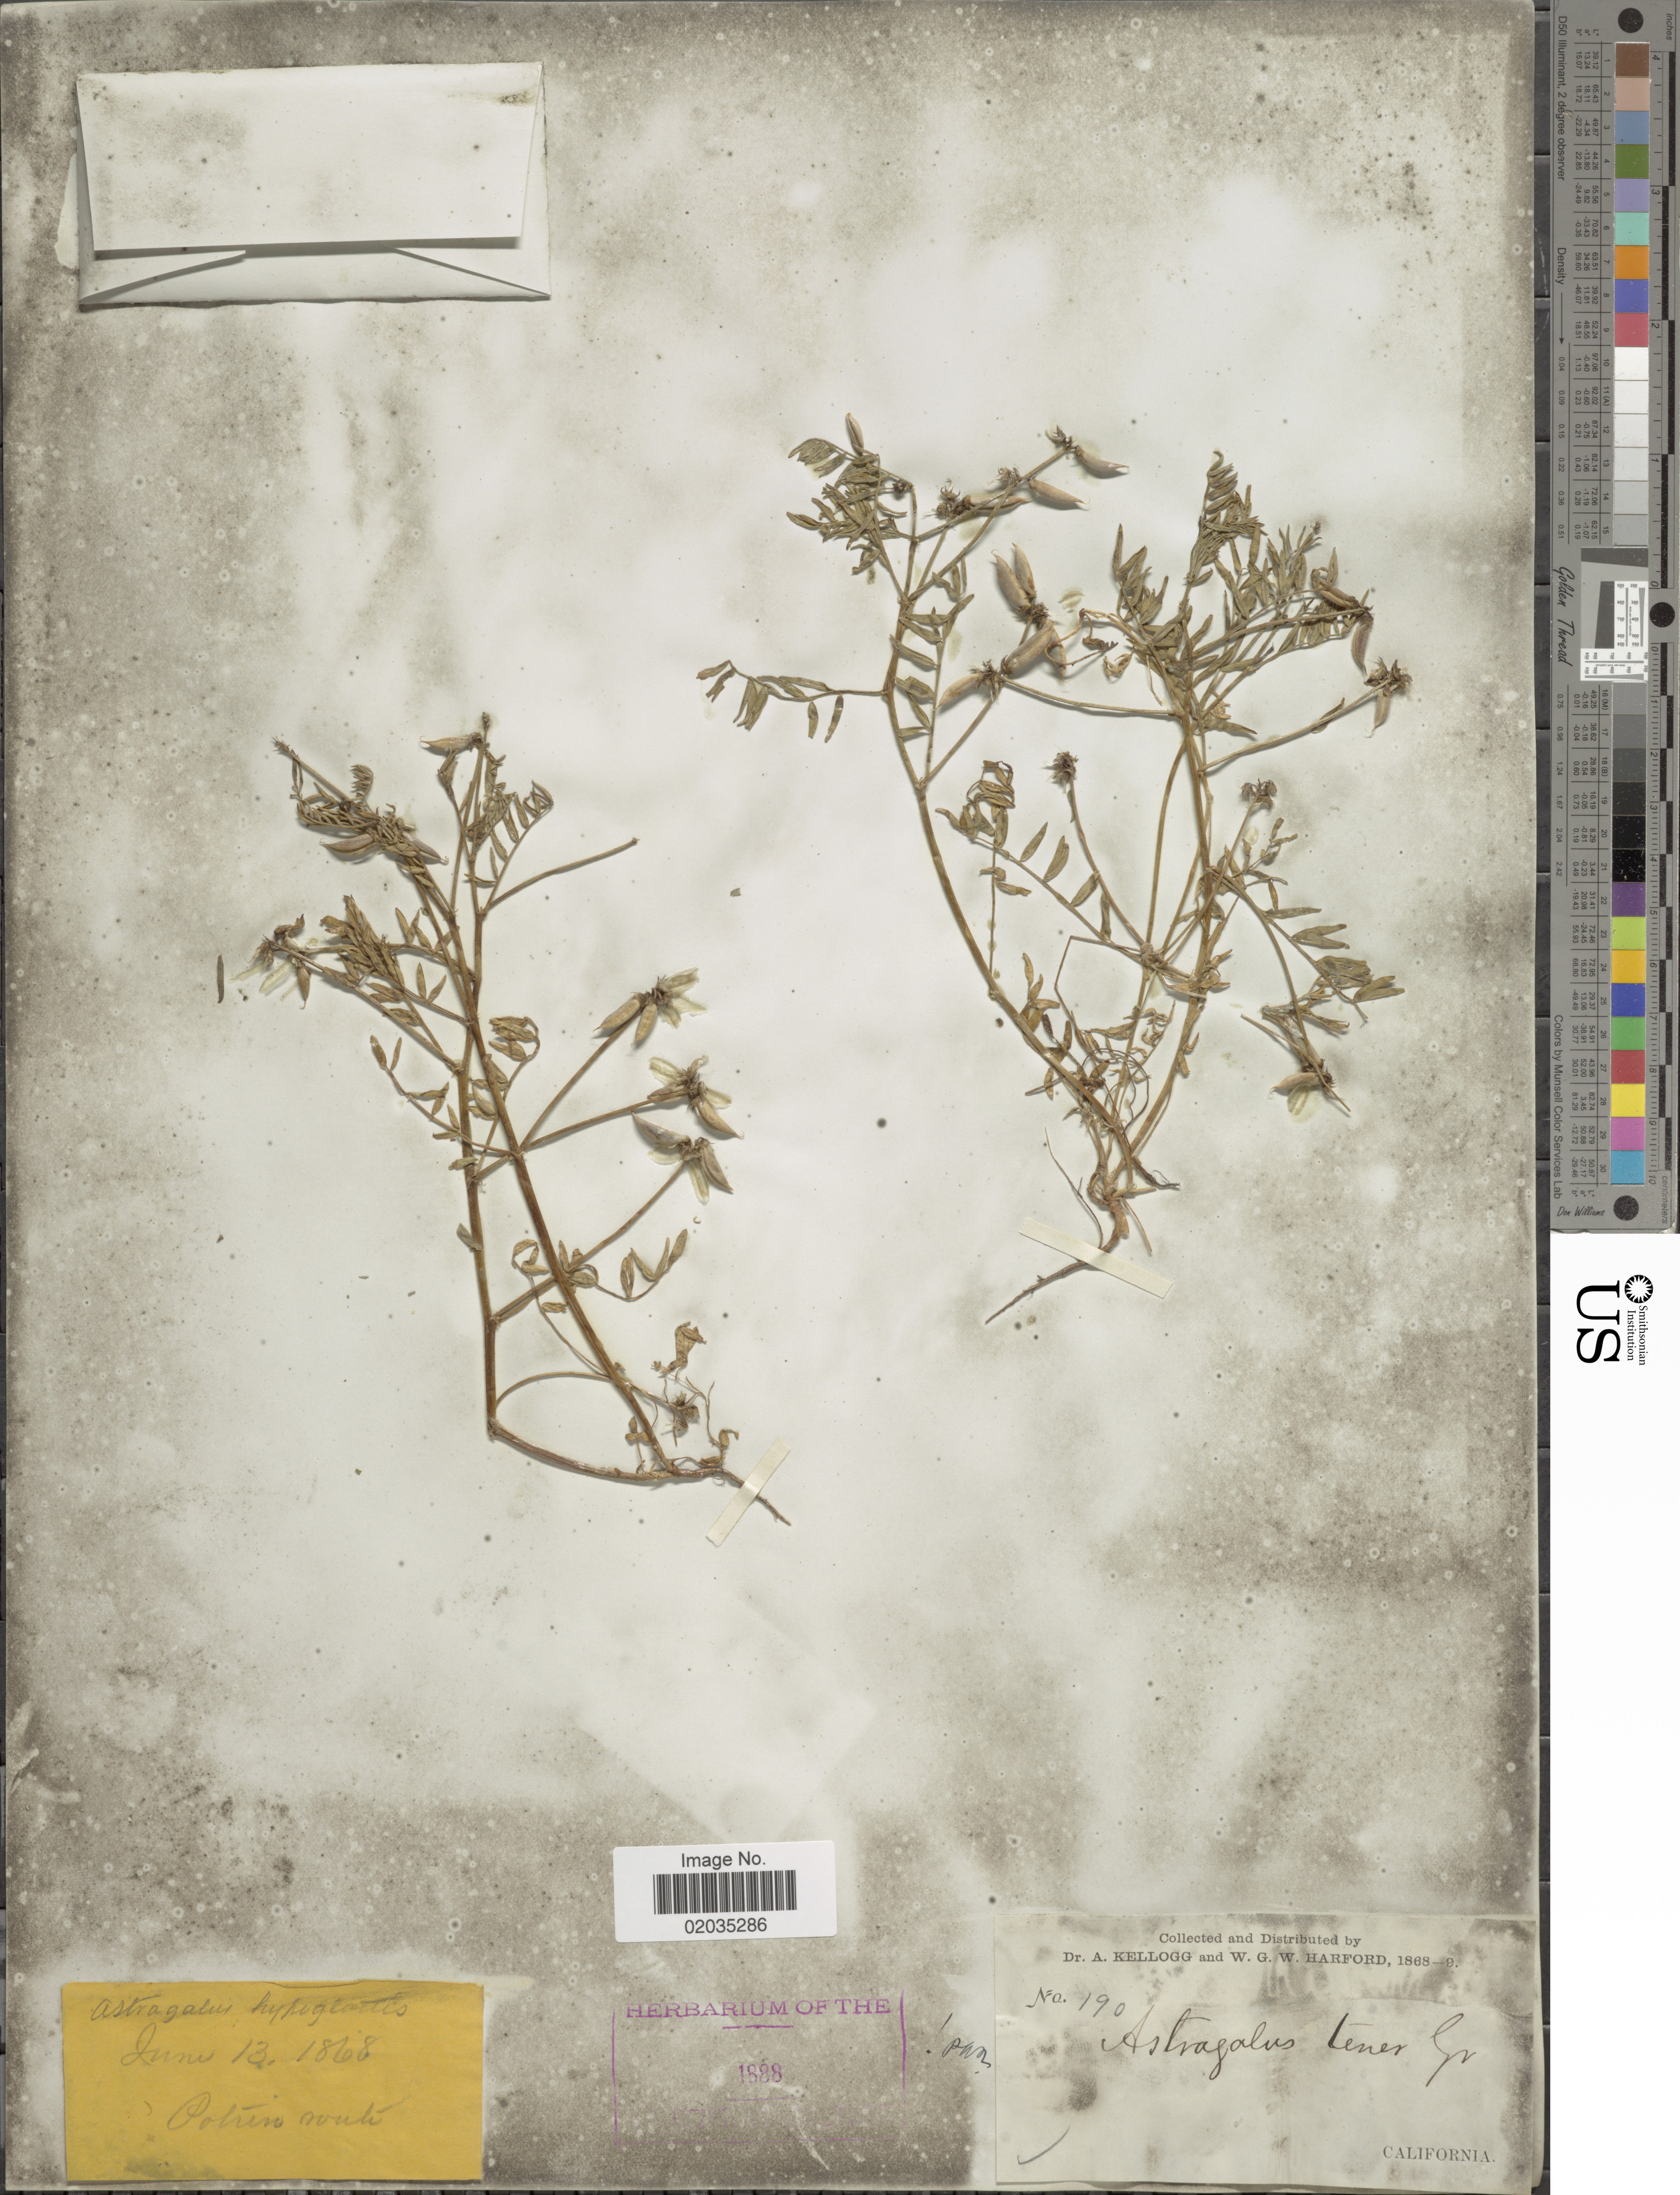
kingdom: Plantae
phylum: Tracheophyta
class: Magnoliopsida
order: Fabales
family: Fabaceae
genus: Astragalus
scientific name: Astragalus tener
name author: A. Gray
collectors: A. Kellogg & W. G. W. Harford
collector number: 190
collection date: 1868-06-13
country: United States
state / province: California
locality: Potrero south.